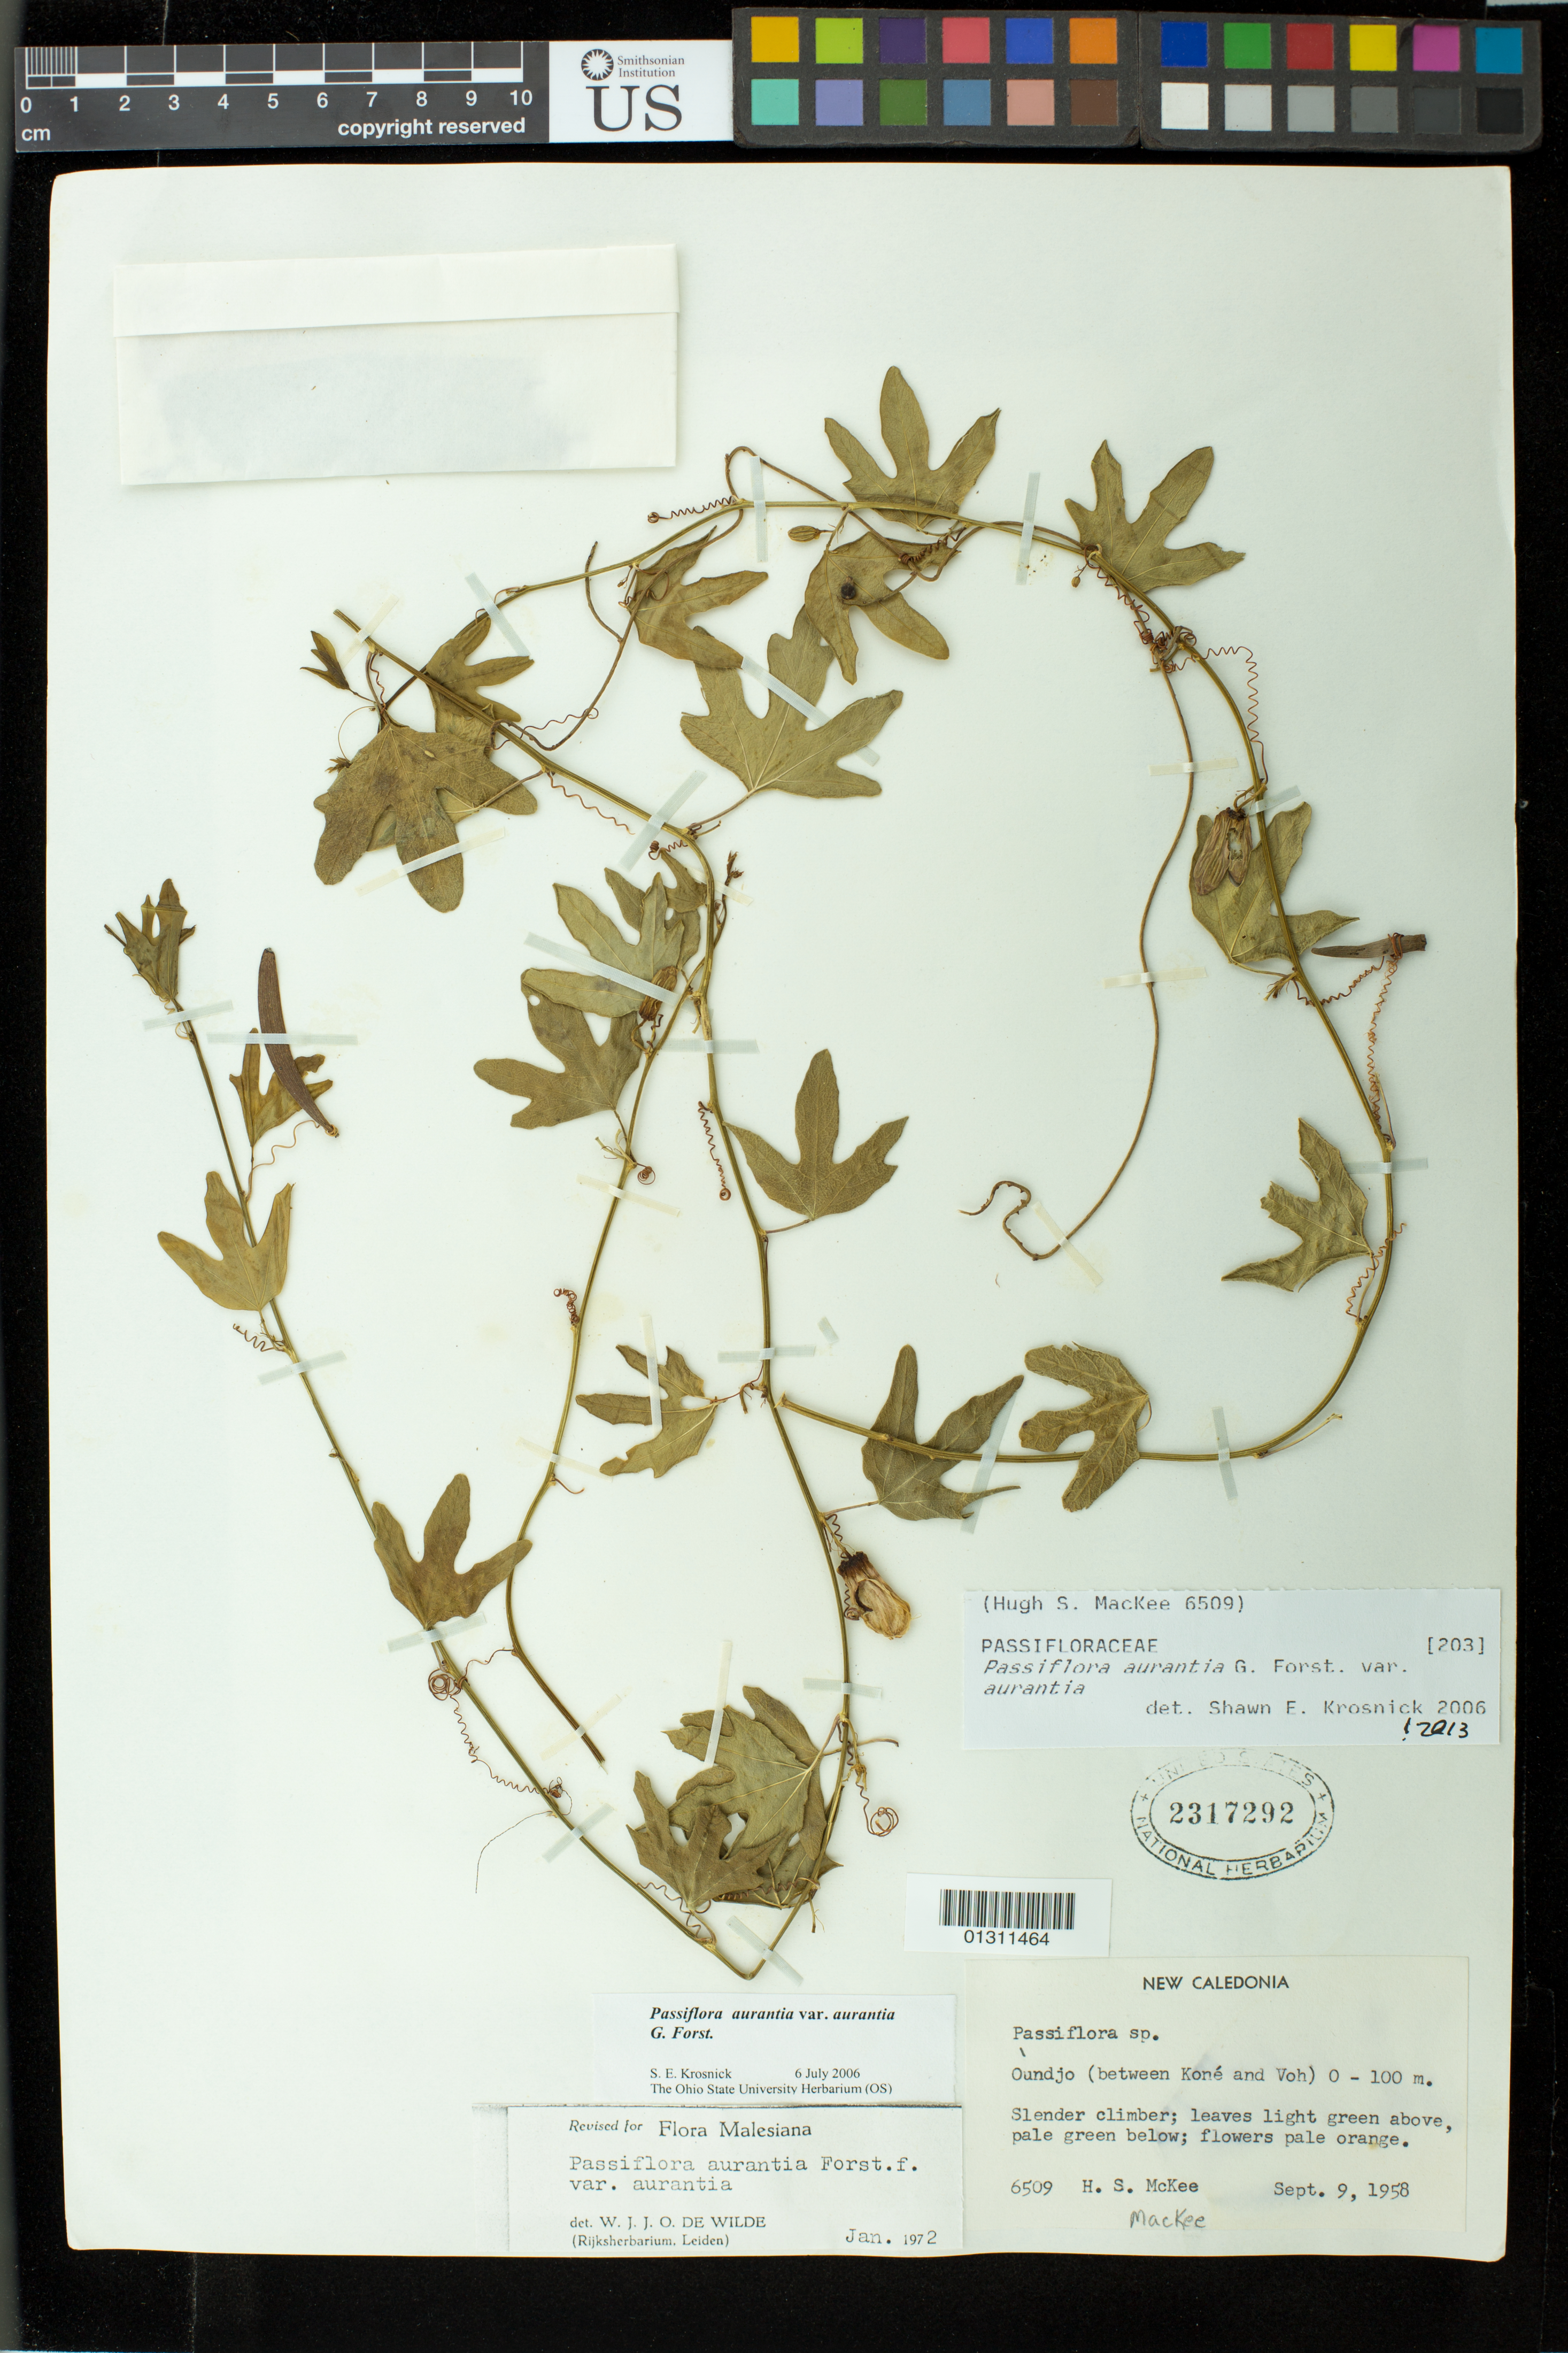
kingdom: Plantae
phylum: Tracheophyta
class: Magnoliopsida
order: Malpighiales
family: Passifloraceae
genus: Passiflora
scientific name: Passiflora aurantia var. aurantia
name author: G. Forst.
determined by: Krosnick, S. E., (OS), Ohio State University Herbarium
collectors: H. S. McKee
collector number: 6509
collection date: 1958-09-09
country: New Caledonia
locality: Oundjo (between Kone and Voh)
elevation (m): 0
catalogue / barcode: US 2317292